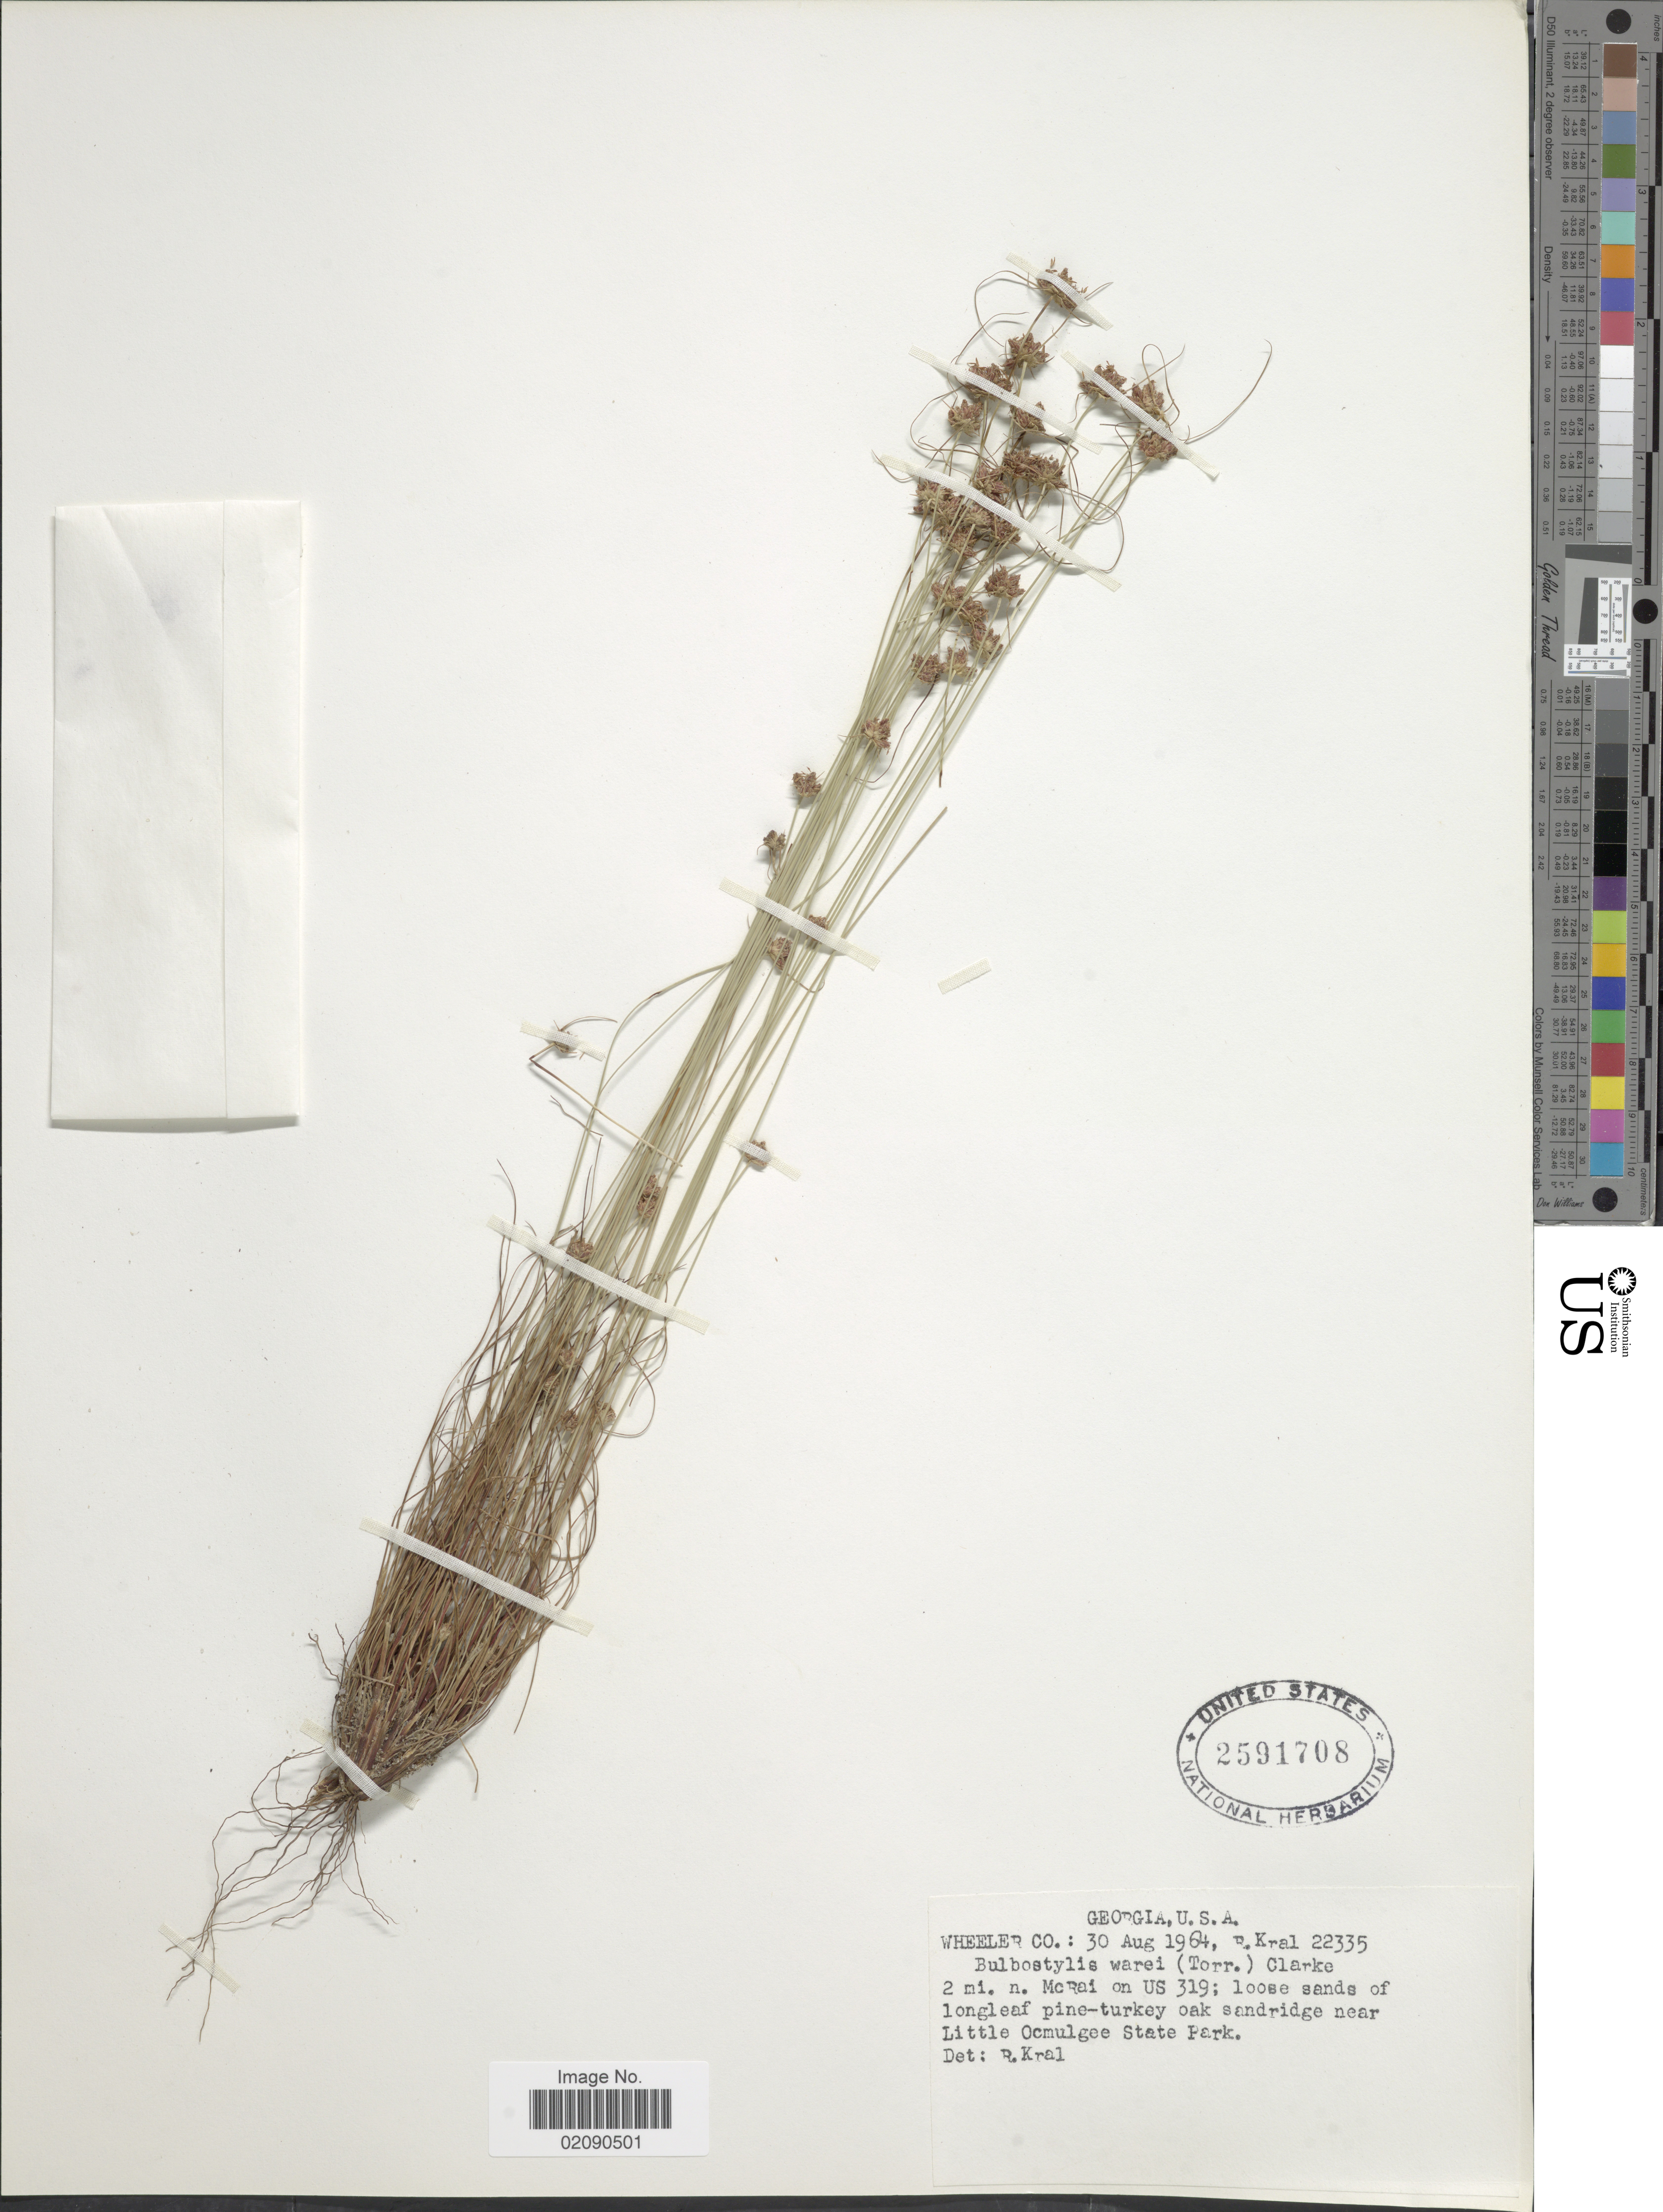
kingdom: Plantae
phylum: Tracheophyta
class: Liliopsida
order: Poales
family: Cyperaceae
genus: Bulbostylis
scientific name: Bulbostylis warei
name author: (Torr.) C.B. Clarke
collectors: R. Kral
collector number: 22335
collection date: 1964-08-30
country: United States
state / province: Georgia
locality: Wheeler Co; 2 mi n McRai on US 319; loose sands of longleaf pine-turkey oak sandridge near Little Ocmulgee State park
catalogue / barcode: US 2591708